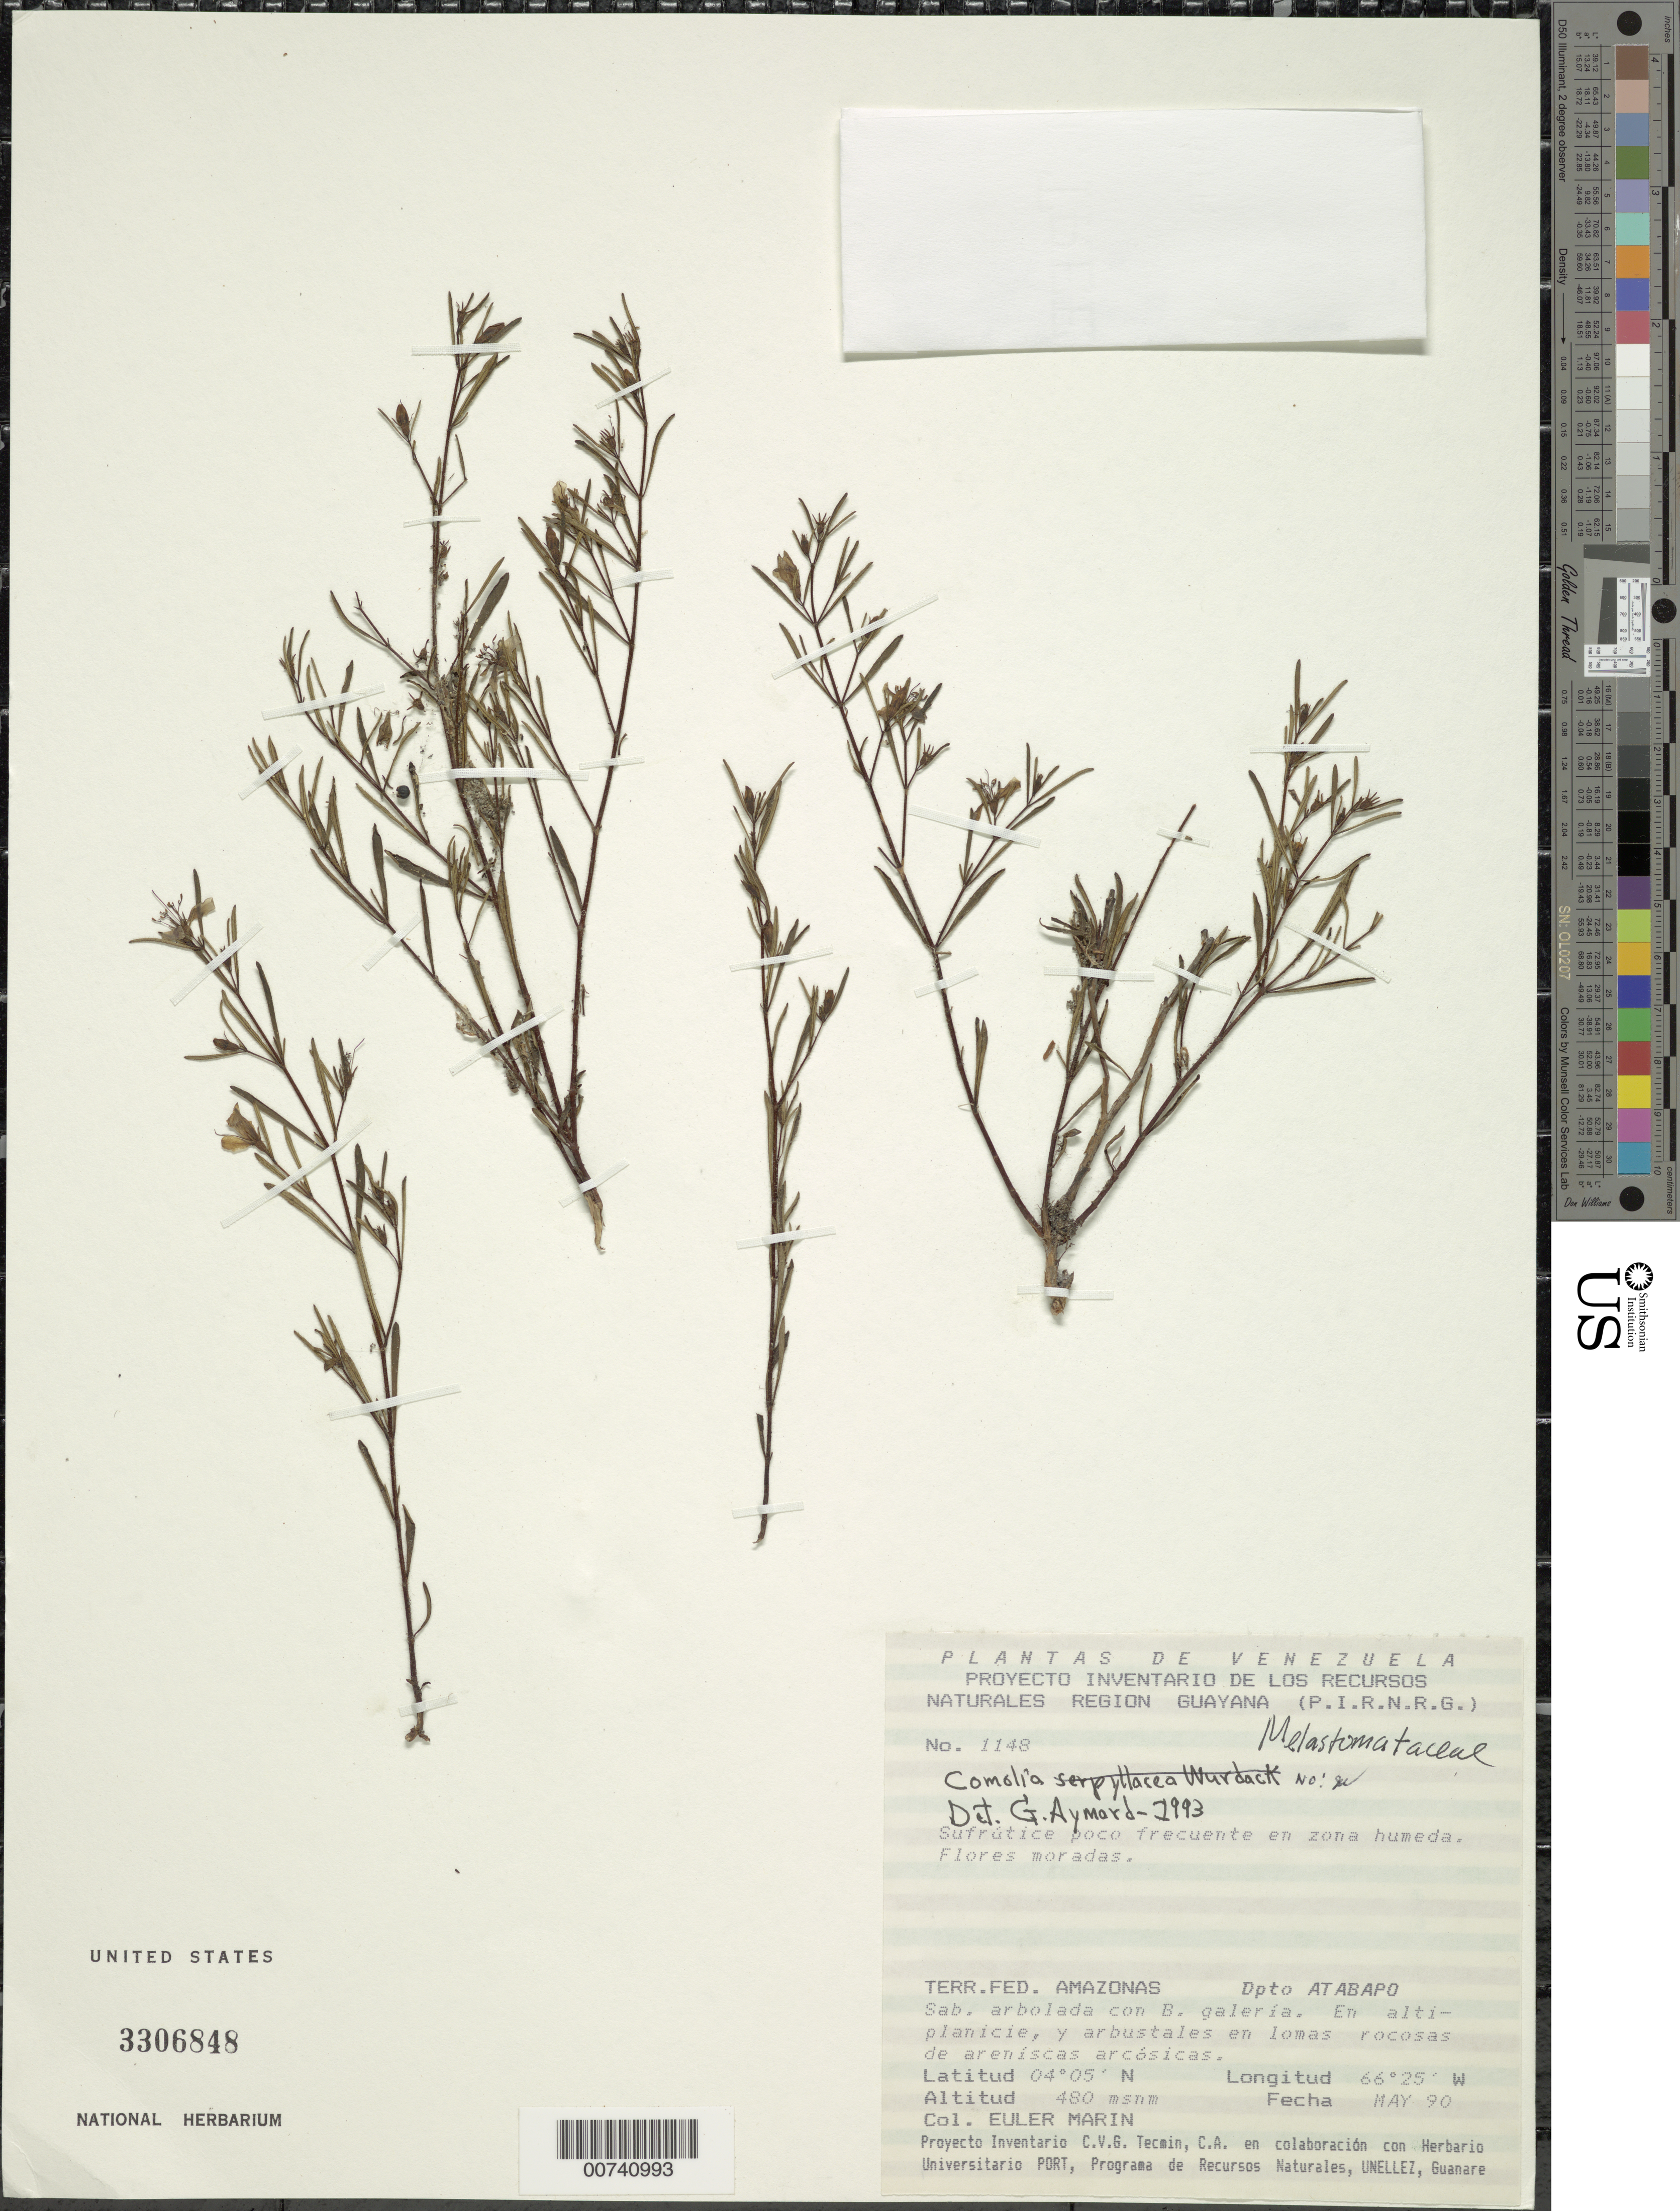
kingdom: Plantae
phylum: Tracheophyta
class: Magnoliopsida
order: Myrtales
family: Melastomataceae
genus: Comolia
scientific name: Comolia leptophylla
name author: (Bonpl.) Naudin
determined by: Nunes da Silva, Diego, (RB), Jardim Botanico do Rio de Janeiro - Herbario (BRAZIL)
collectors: E. Marin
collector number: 1148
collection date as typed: May-90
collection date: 1990-05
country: Venezuela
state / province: Amazonas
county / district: Atabapo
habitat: Sabana arbolada con B. galeria; altiplanicie y arbustales en lomas rocosas de areniscas arcosicas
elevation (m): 480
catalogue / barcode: US 3306848